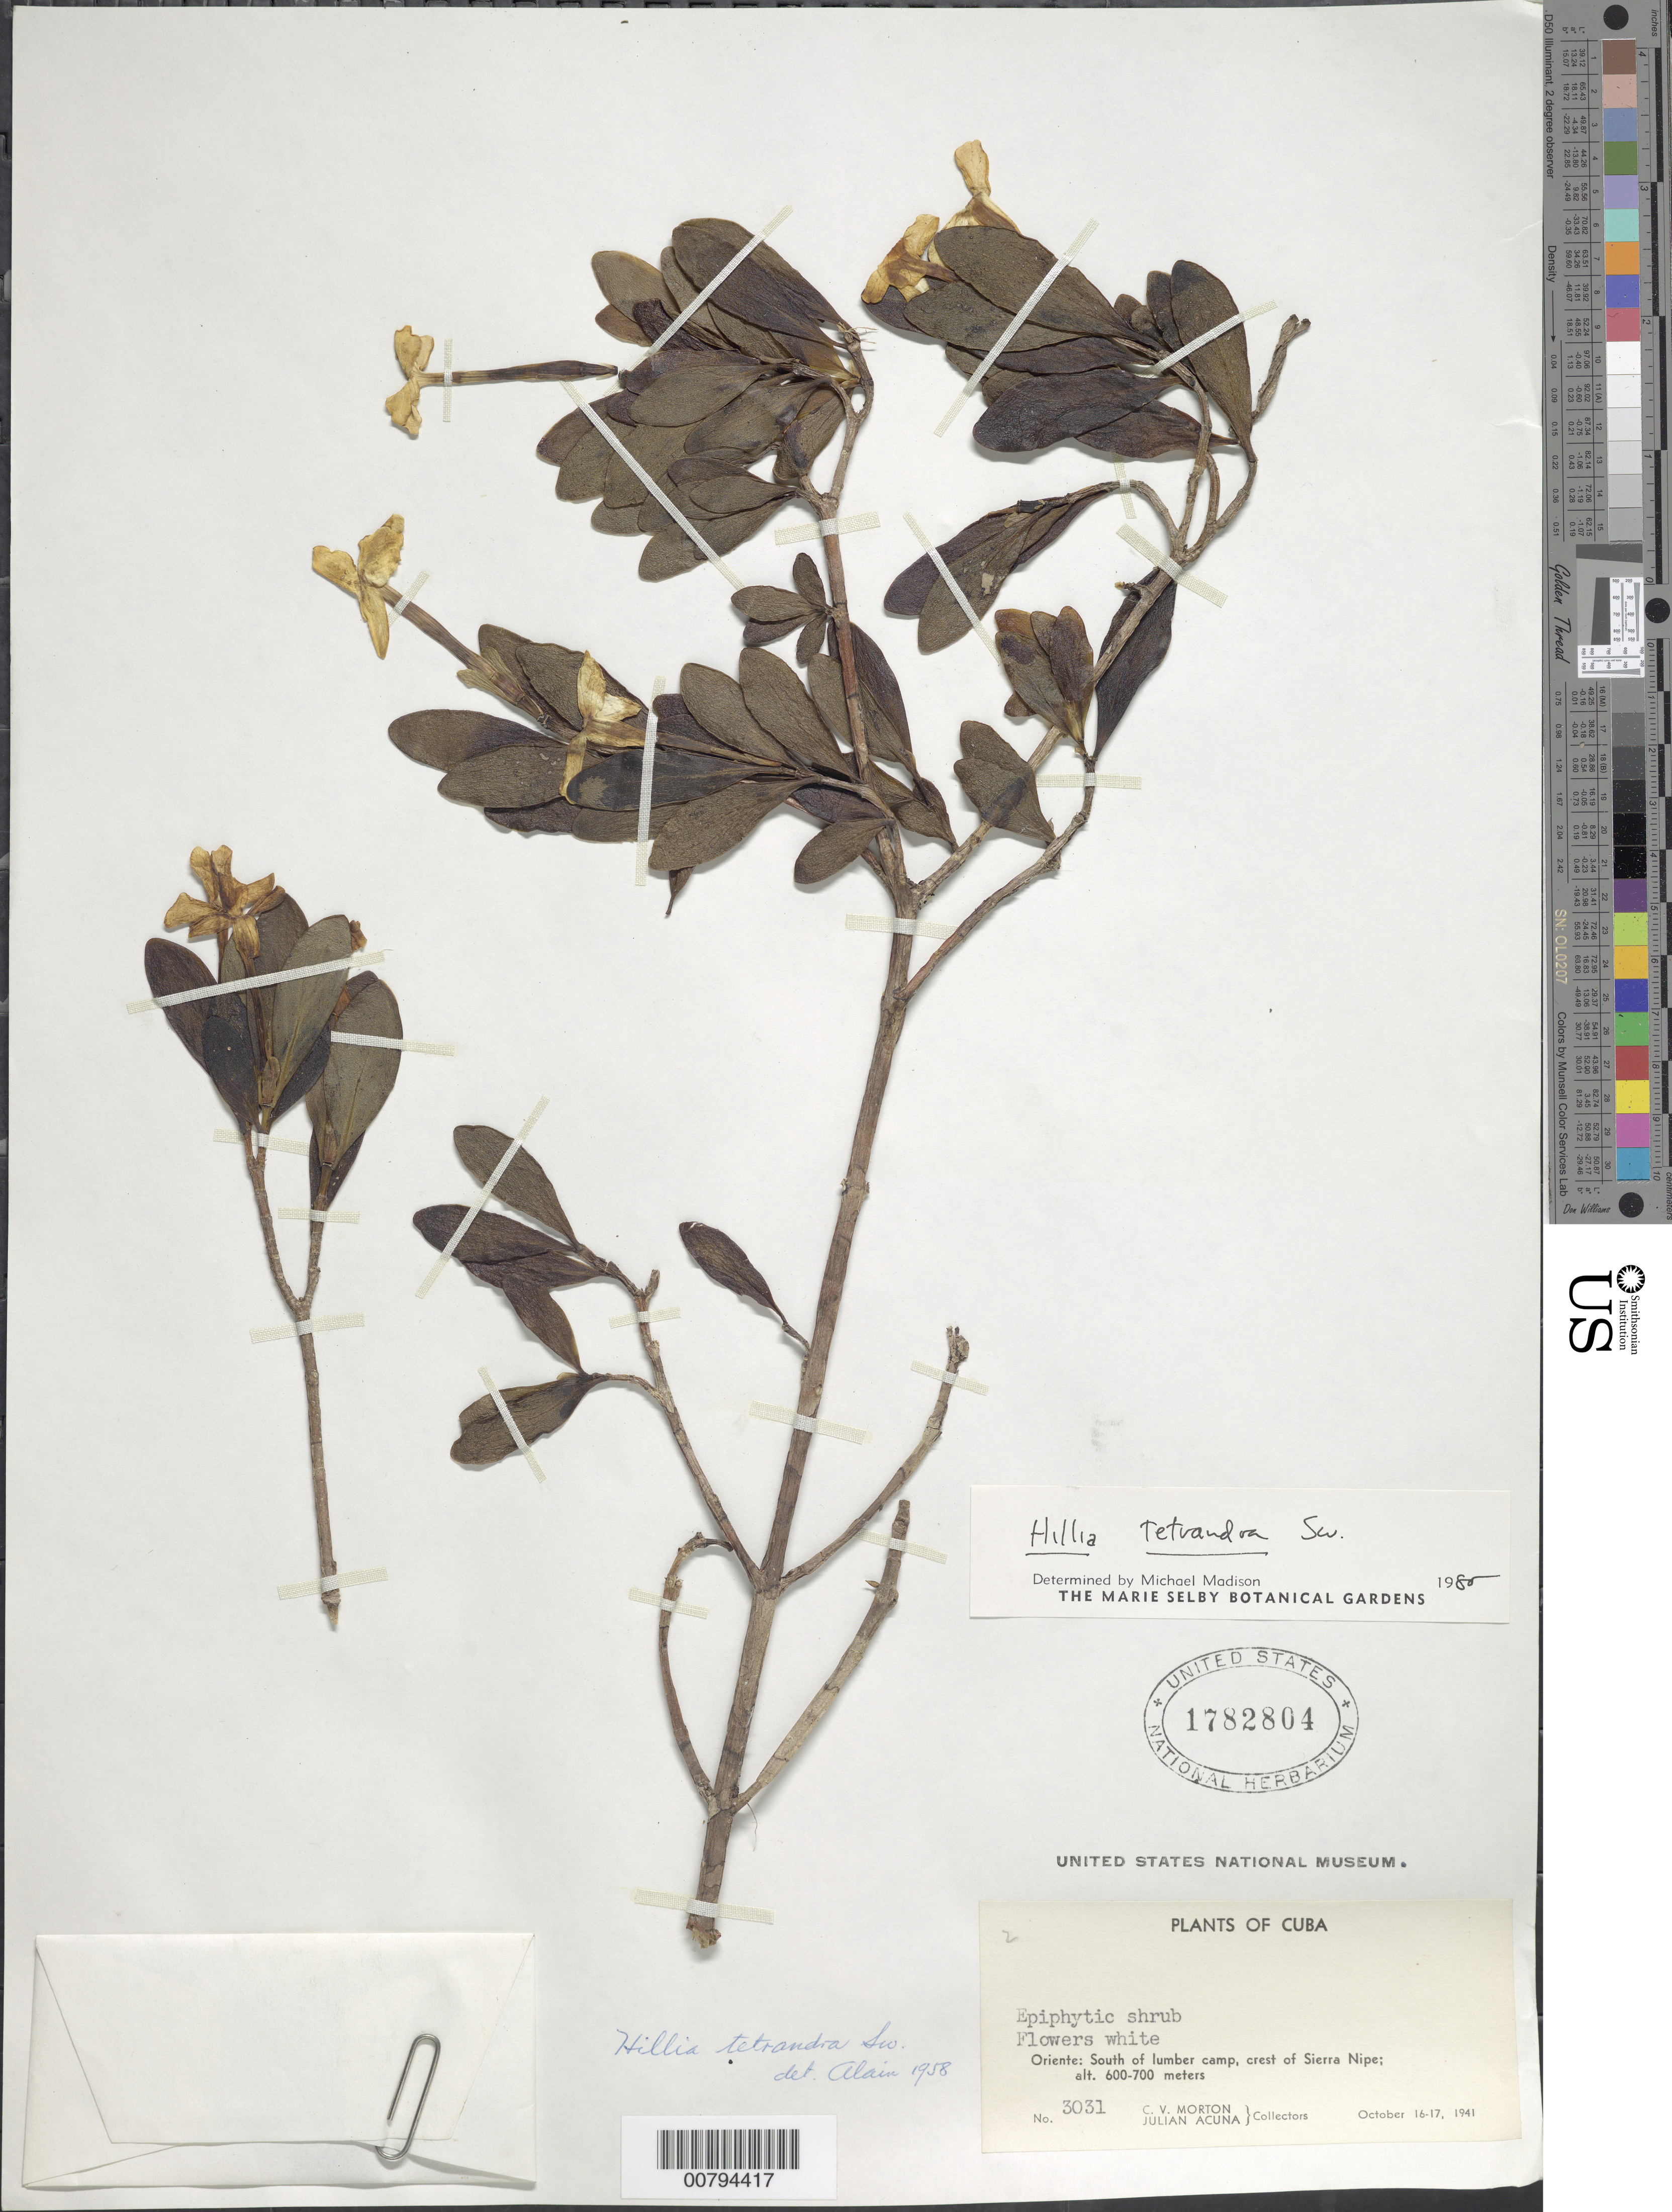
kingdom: Plantae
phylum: Tracheophyta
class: Magnoliopsida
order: Gentianales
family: Rubiaceae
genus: Hillia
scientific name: Hillia tetrandra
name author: Sw.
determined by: Liogier, Alain H.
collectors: C. V. Morton & J. Acuña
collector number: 3031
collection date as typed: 16 Oct 1941 to 17 Oct 1941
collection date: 1941-10-16/1941-10-17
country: Cuba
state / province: Oriente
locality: South of lumbercamp, crest of Sierra Nipe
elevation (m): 600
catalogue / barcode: US 1782804